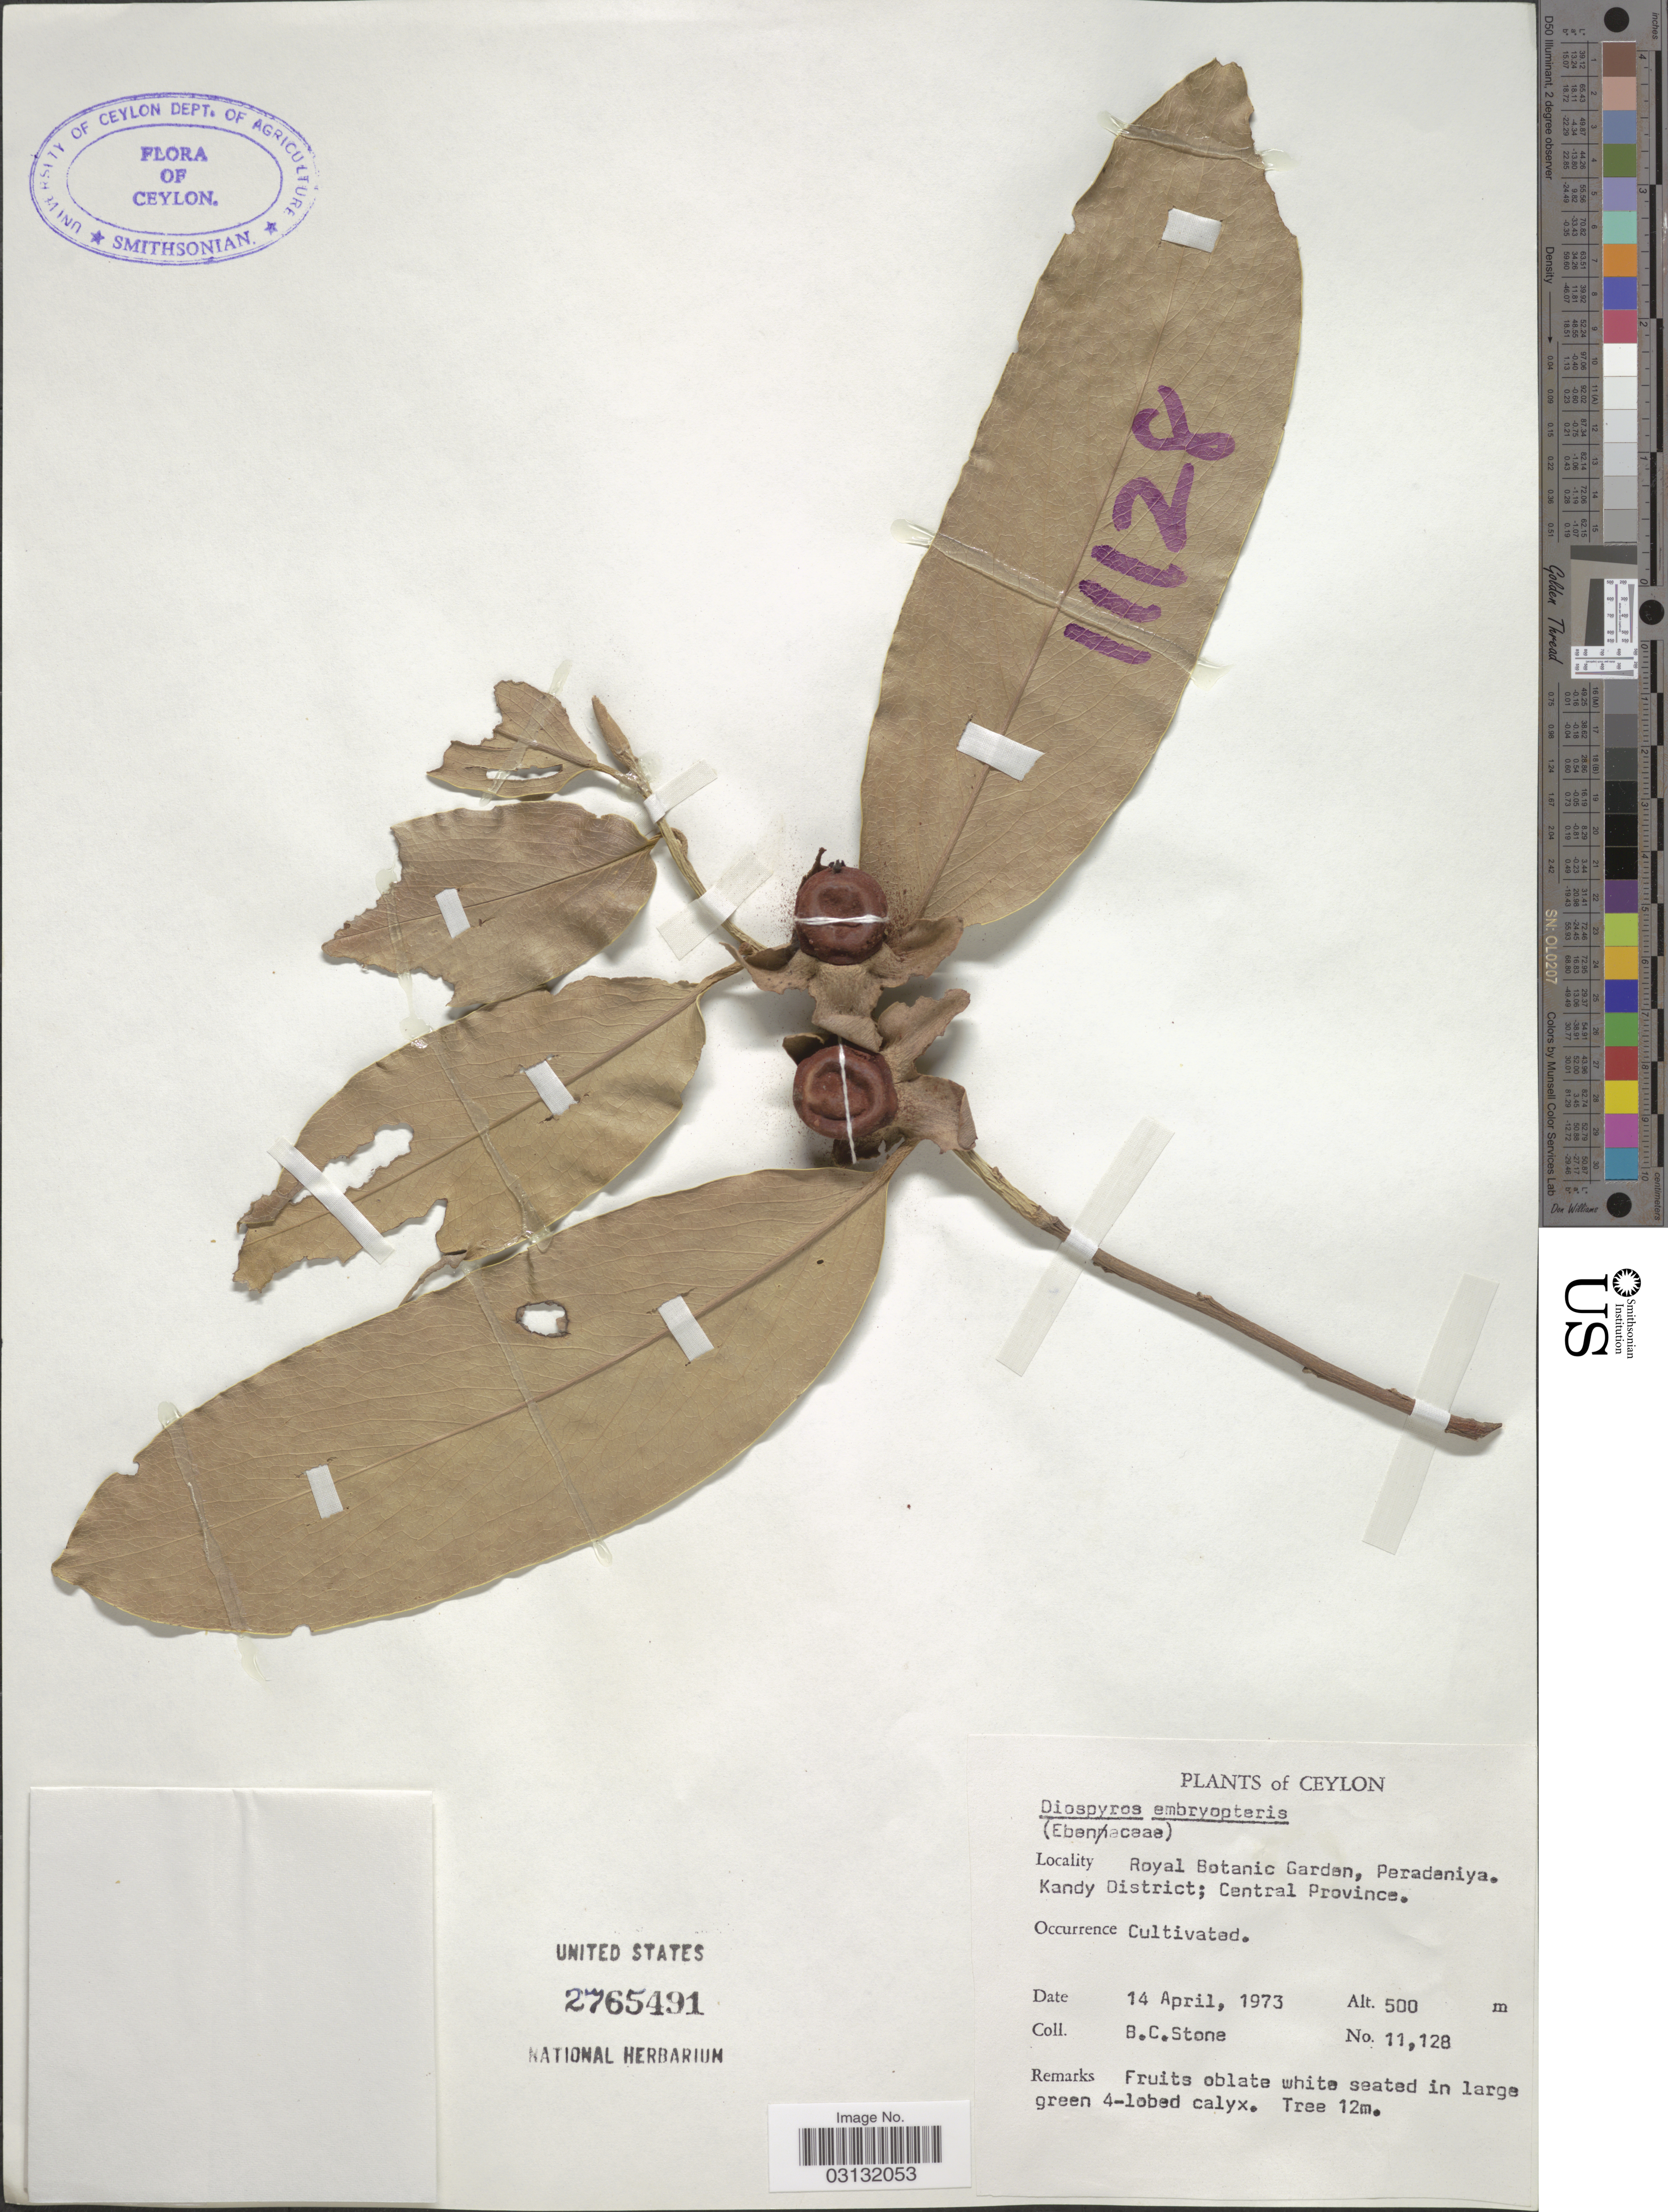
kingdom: Plantae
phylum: Tracheophyta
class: Magnoliopsida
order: Ericales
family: Ebenaceae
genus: Diospyros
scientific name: Diospyros malabarica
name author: (Desr.) Kostel.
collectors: B. C. Stone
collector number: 11128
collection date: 1973-04-14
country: Sri Lanka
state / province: Central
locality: Ceylon, Royal Botanic Garden, Peradeniya, Kandy District; Central Province.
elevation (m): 500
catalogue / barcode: US 2765491